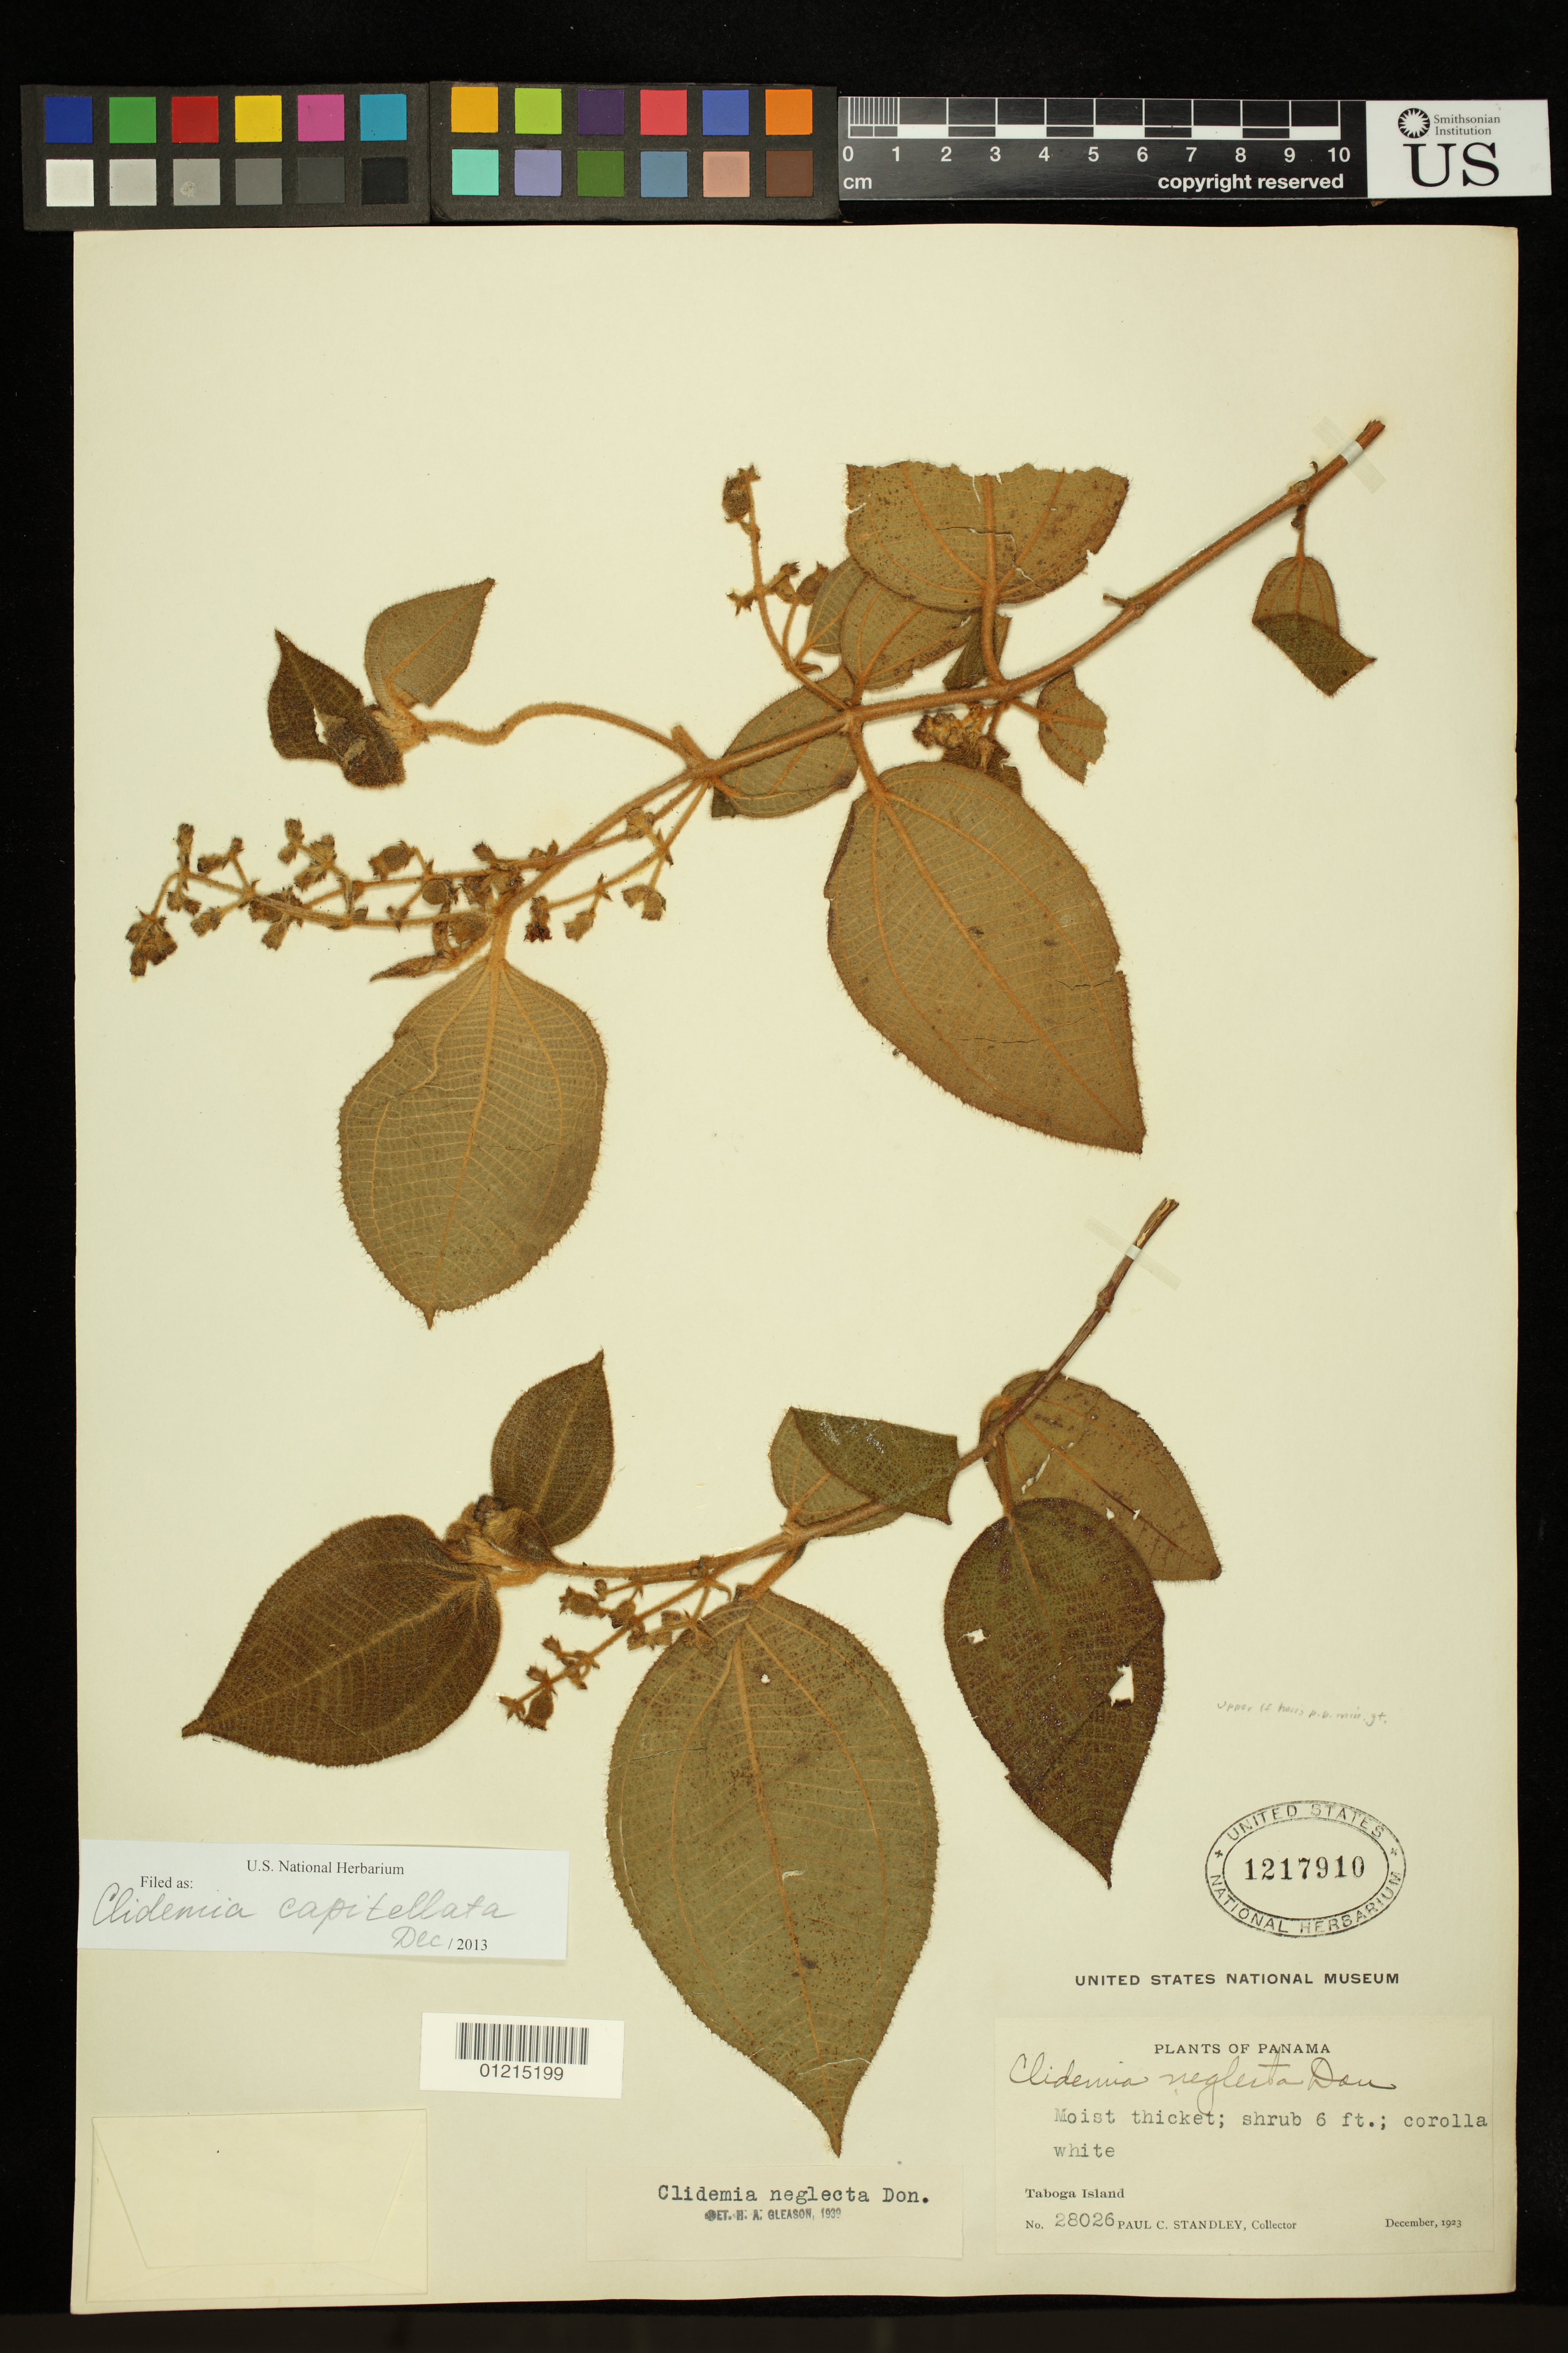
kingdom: Plantae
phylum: Tracheophyta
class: Magnoliopsida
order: Myrtales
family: Melastomataceae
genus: Clidemia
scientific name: Clidemia capitellata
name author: (Bonpl.) D. Don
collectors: P. C. Standley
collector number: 28026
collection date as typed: Dec 1923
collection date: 1923-12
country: Panama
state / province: Panamá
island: Taboga Island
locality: Taboga Island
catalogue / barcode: US 1217910